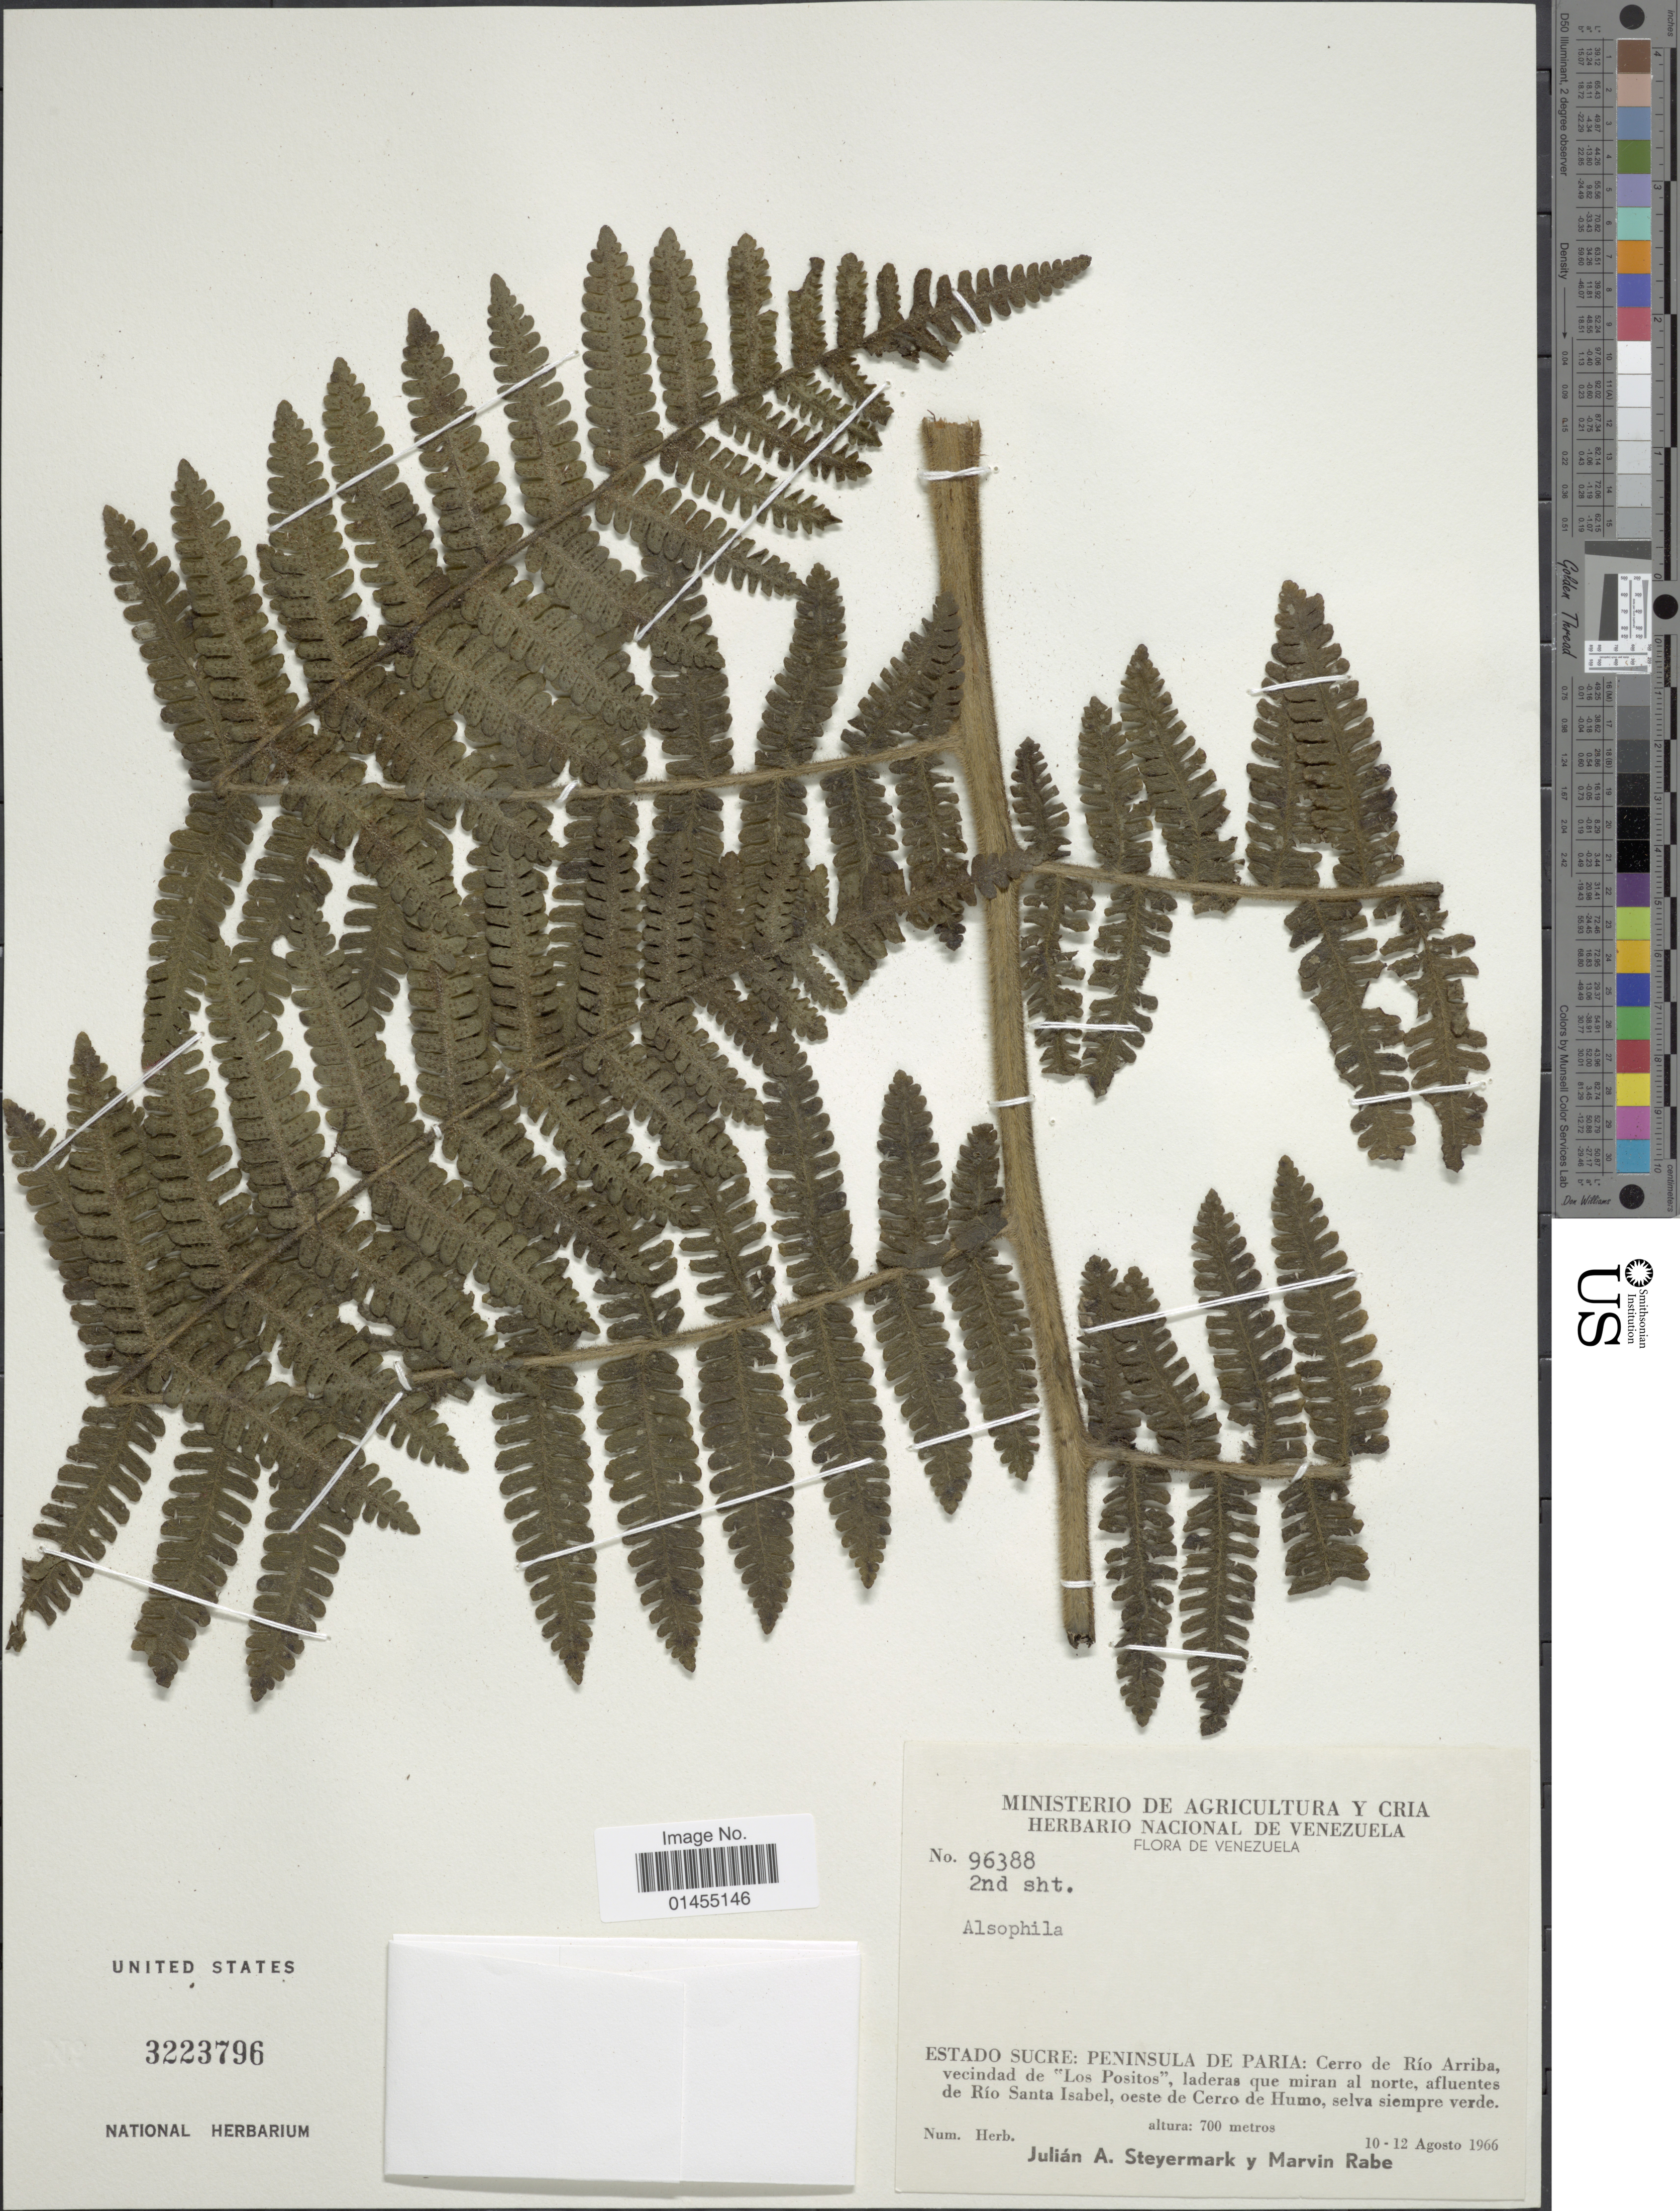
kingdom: Plantae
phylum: Tracheophyta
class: Polypodiopsida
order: Cyatheales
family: Cyatheaceae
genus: Alsophila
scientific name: Alsophila sp.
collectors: J. Steyermark & M. Rabe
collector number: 96388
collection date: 1966-08-02/1966-08-12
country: Venezuela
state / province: Sucre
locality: Flora de Venezuela, estado Sucre: Peninsula de Paria: Cerro de Rio Arriba, vecindad de "Los Postitos", laderas que miran al norte, afluentes de Rio Santa Isabel, oeste de Cerro de Humo, selva siempre verde.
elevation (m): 700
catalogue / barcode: US 3223796